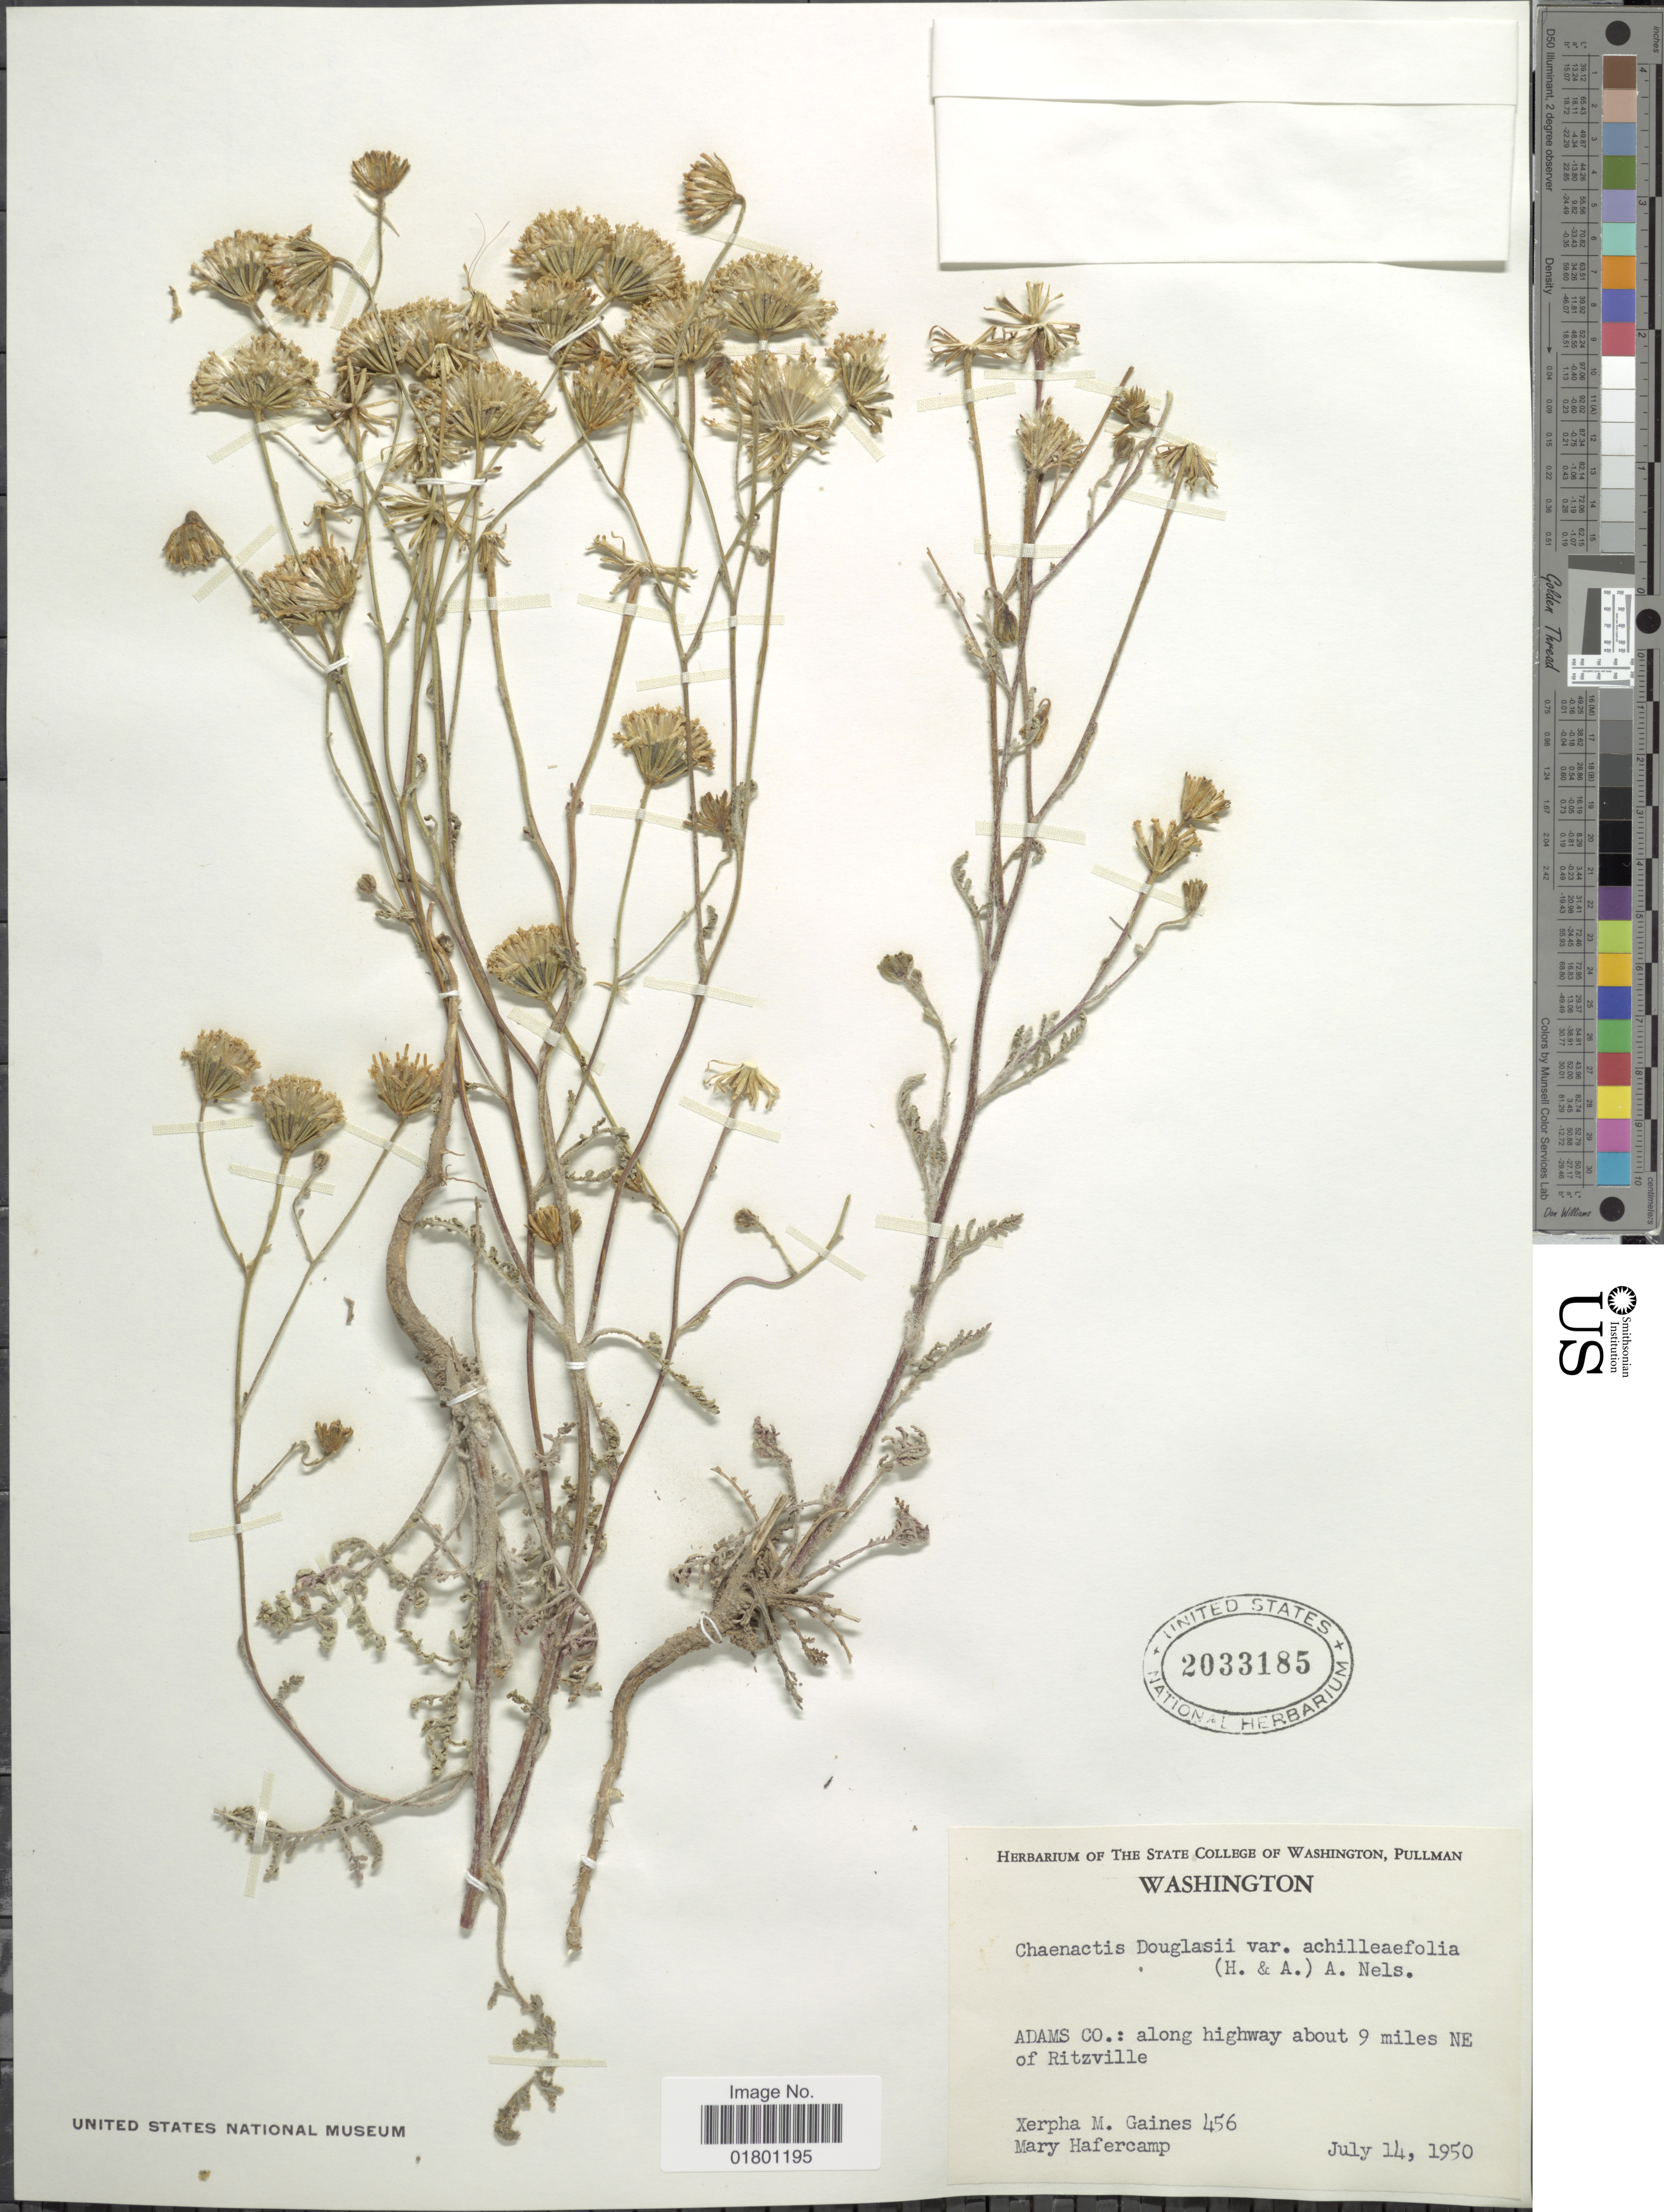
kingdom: Plantae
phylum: Tracheophyta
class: Magnoliopsida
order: Asterales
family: Asteraceae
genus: Chaenactis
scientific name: Chaenactis douglasii var. achilleaefolia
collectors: X. Gaines & M. Hafercamp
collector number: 456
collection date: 1950-07-14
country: United States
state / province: Washington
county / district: Adams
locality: Adams Co.: along highway about 9 miles NE of Ritzville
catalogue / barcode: US 2033185